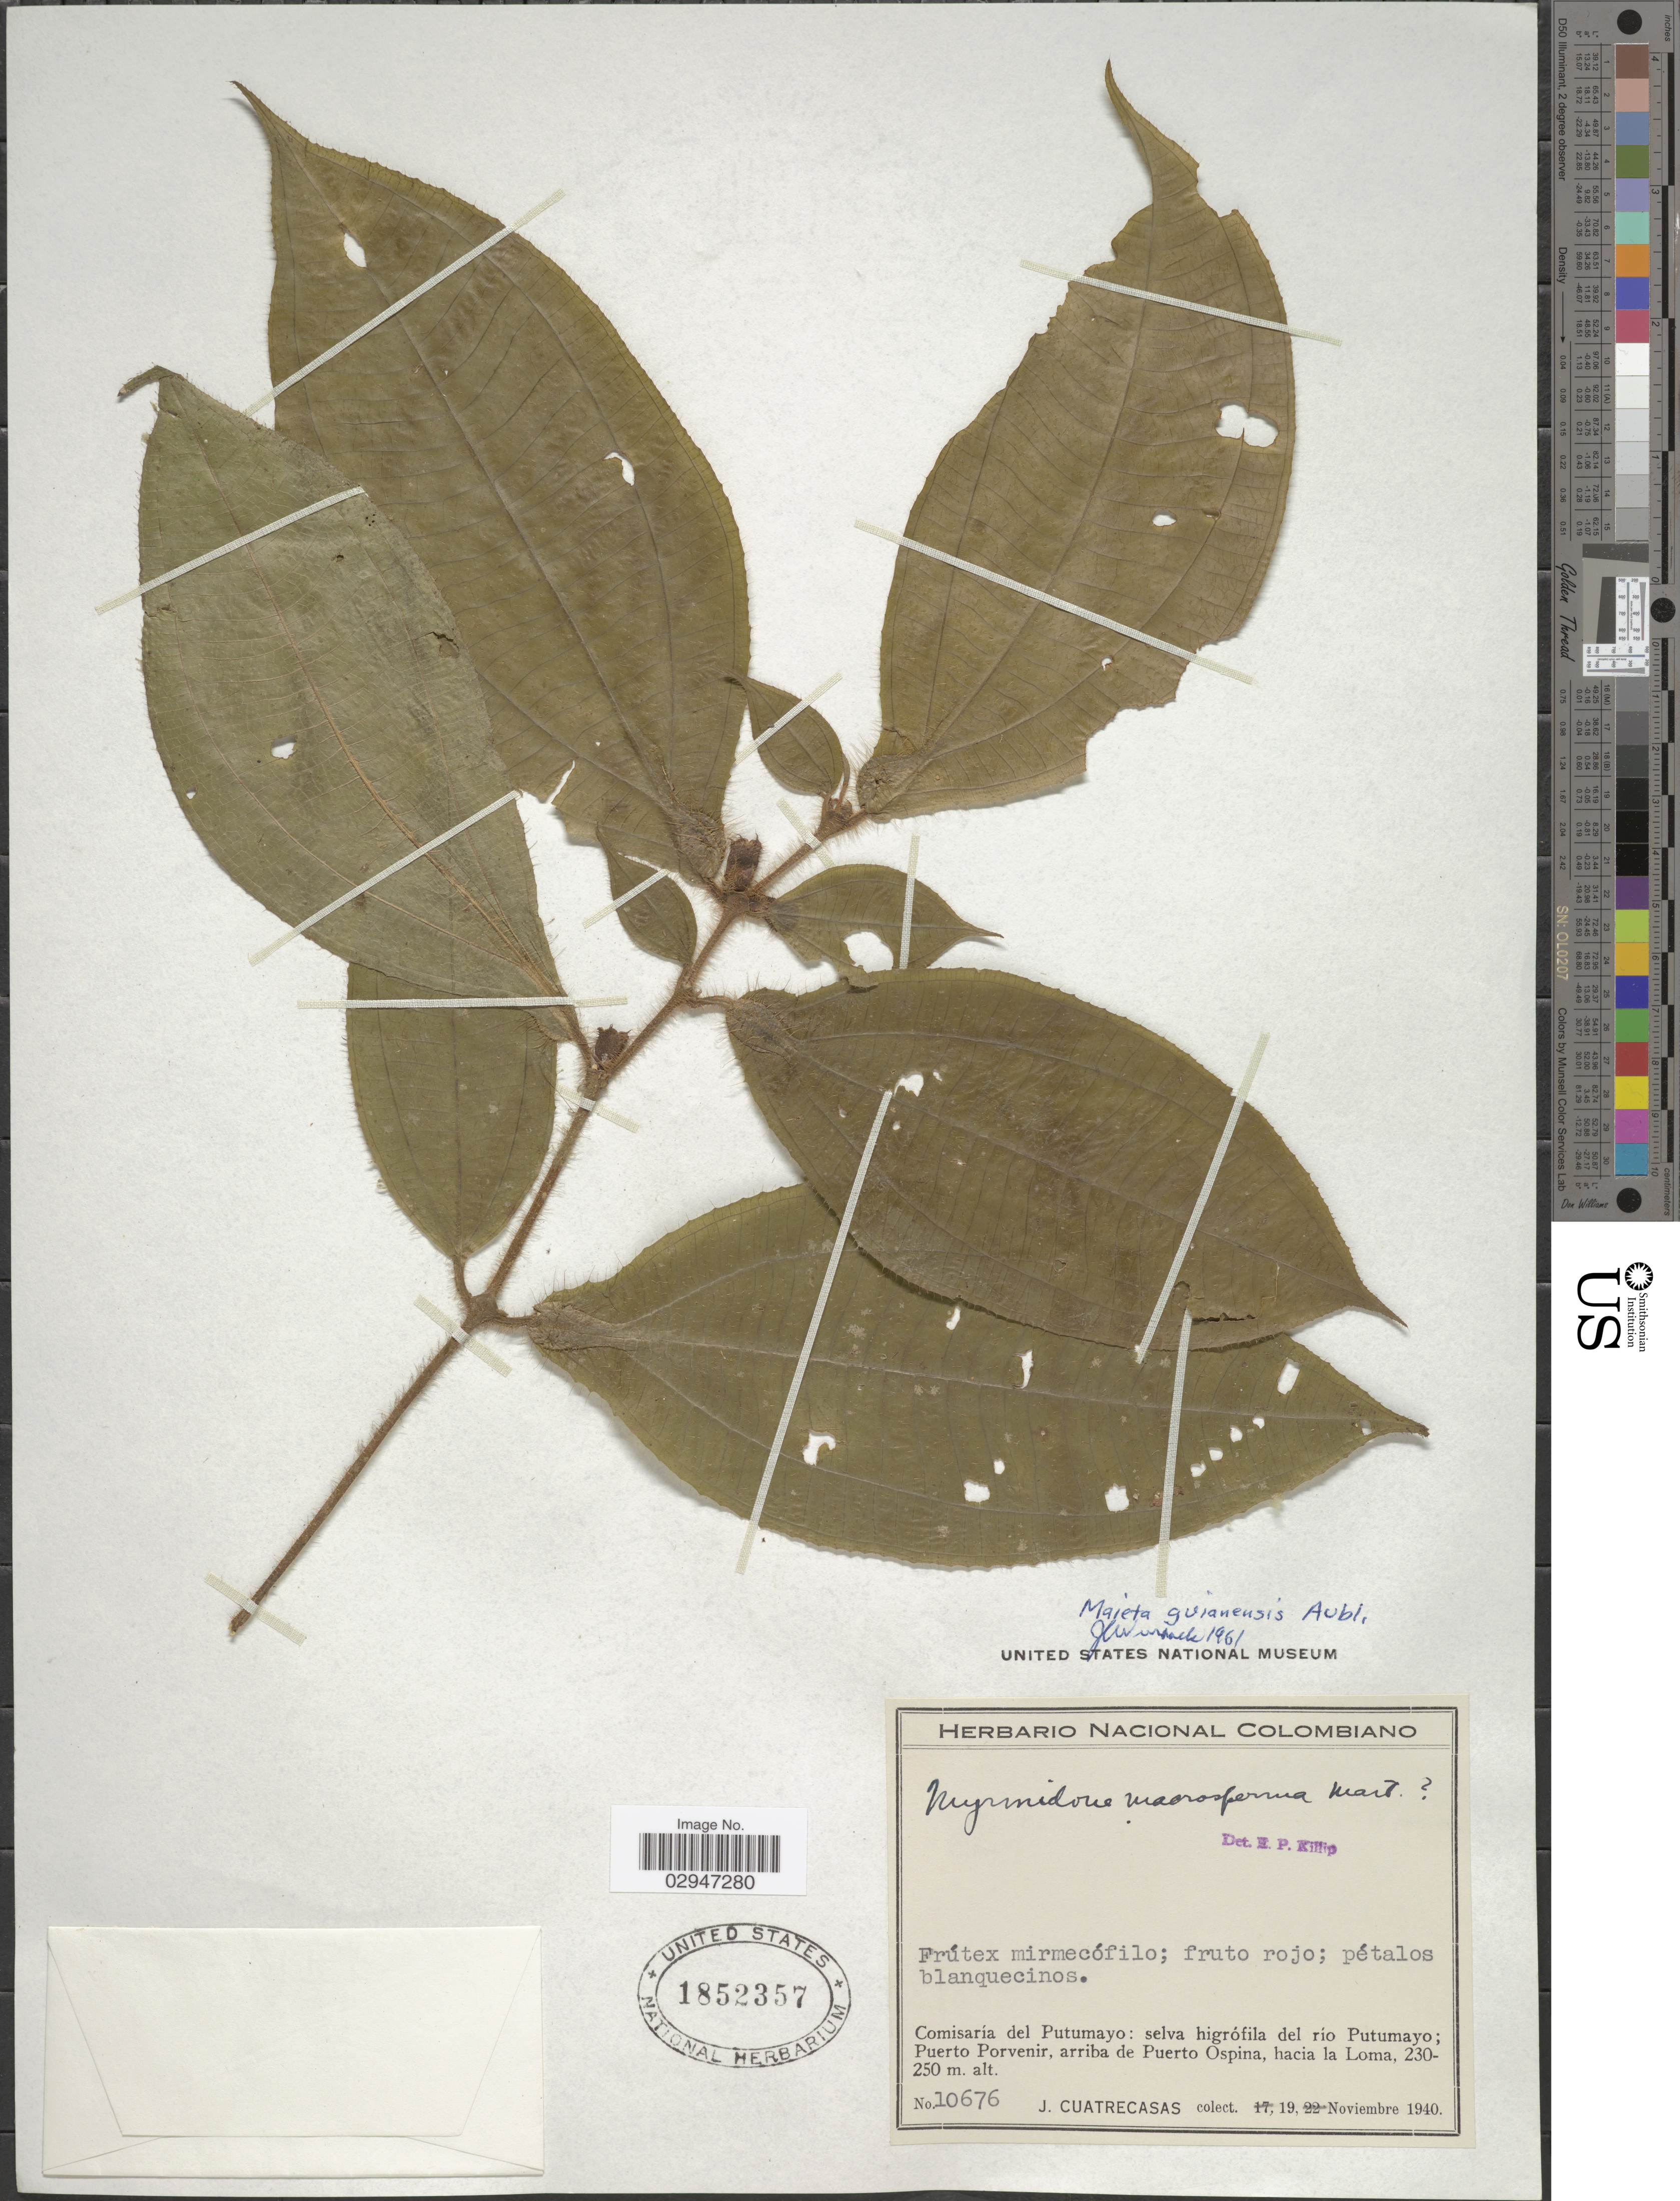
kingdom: Plantae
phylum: Tracheophyta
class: Magnoliopsida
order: Myrtales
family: Melastomataceae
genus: Maieta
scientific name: Maieta guianensis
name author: Aubl.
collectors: J. Cuatrecasas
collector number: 10676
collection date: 1940-11-19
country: Colombia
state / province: Putumayo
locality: Comisaría del Putumayo: selva higrófila del río Putumayo; Puerto Provenir, arriba de Puerto Ospina, hacia la Loma.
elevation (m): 230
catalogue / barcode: US 1852357